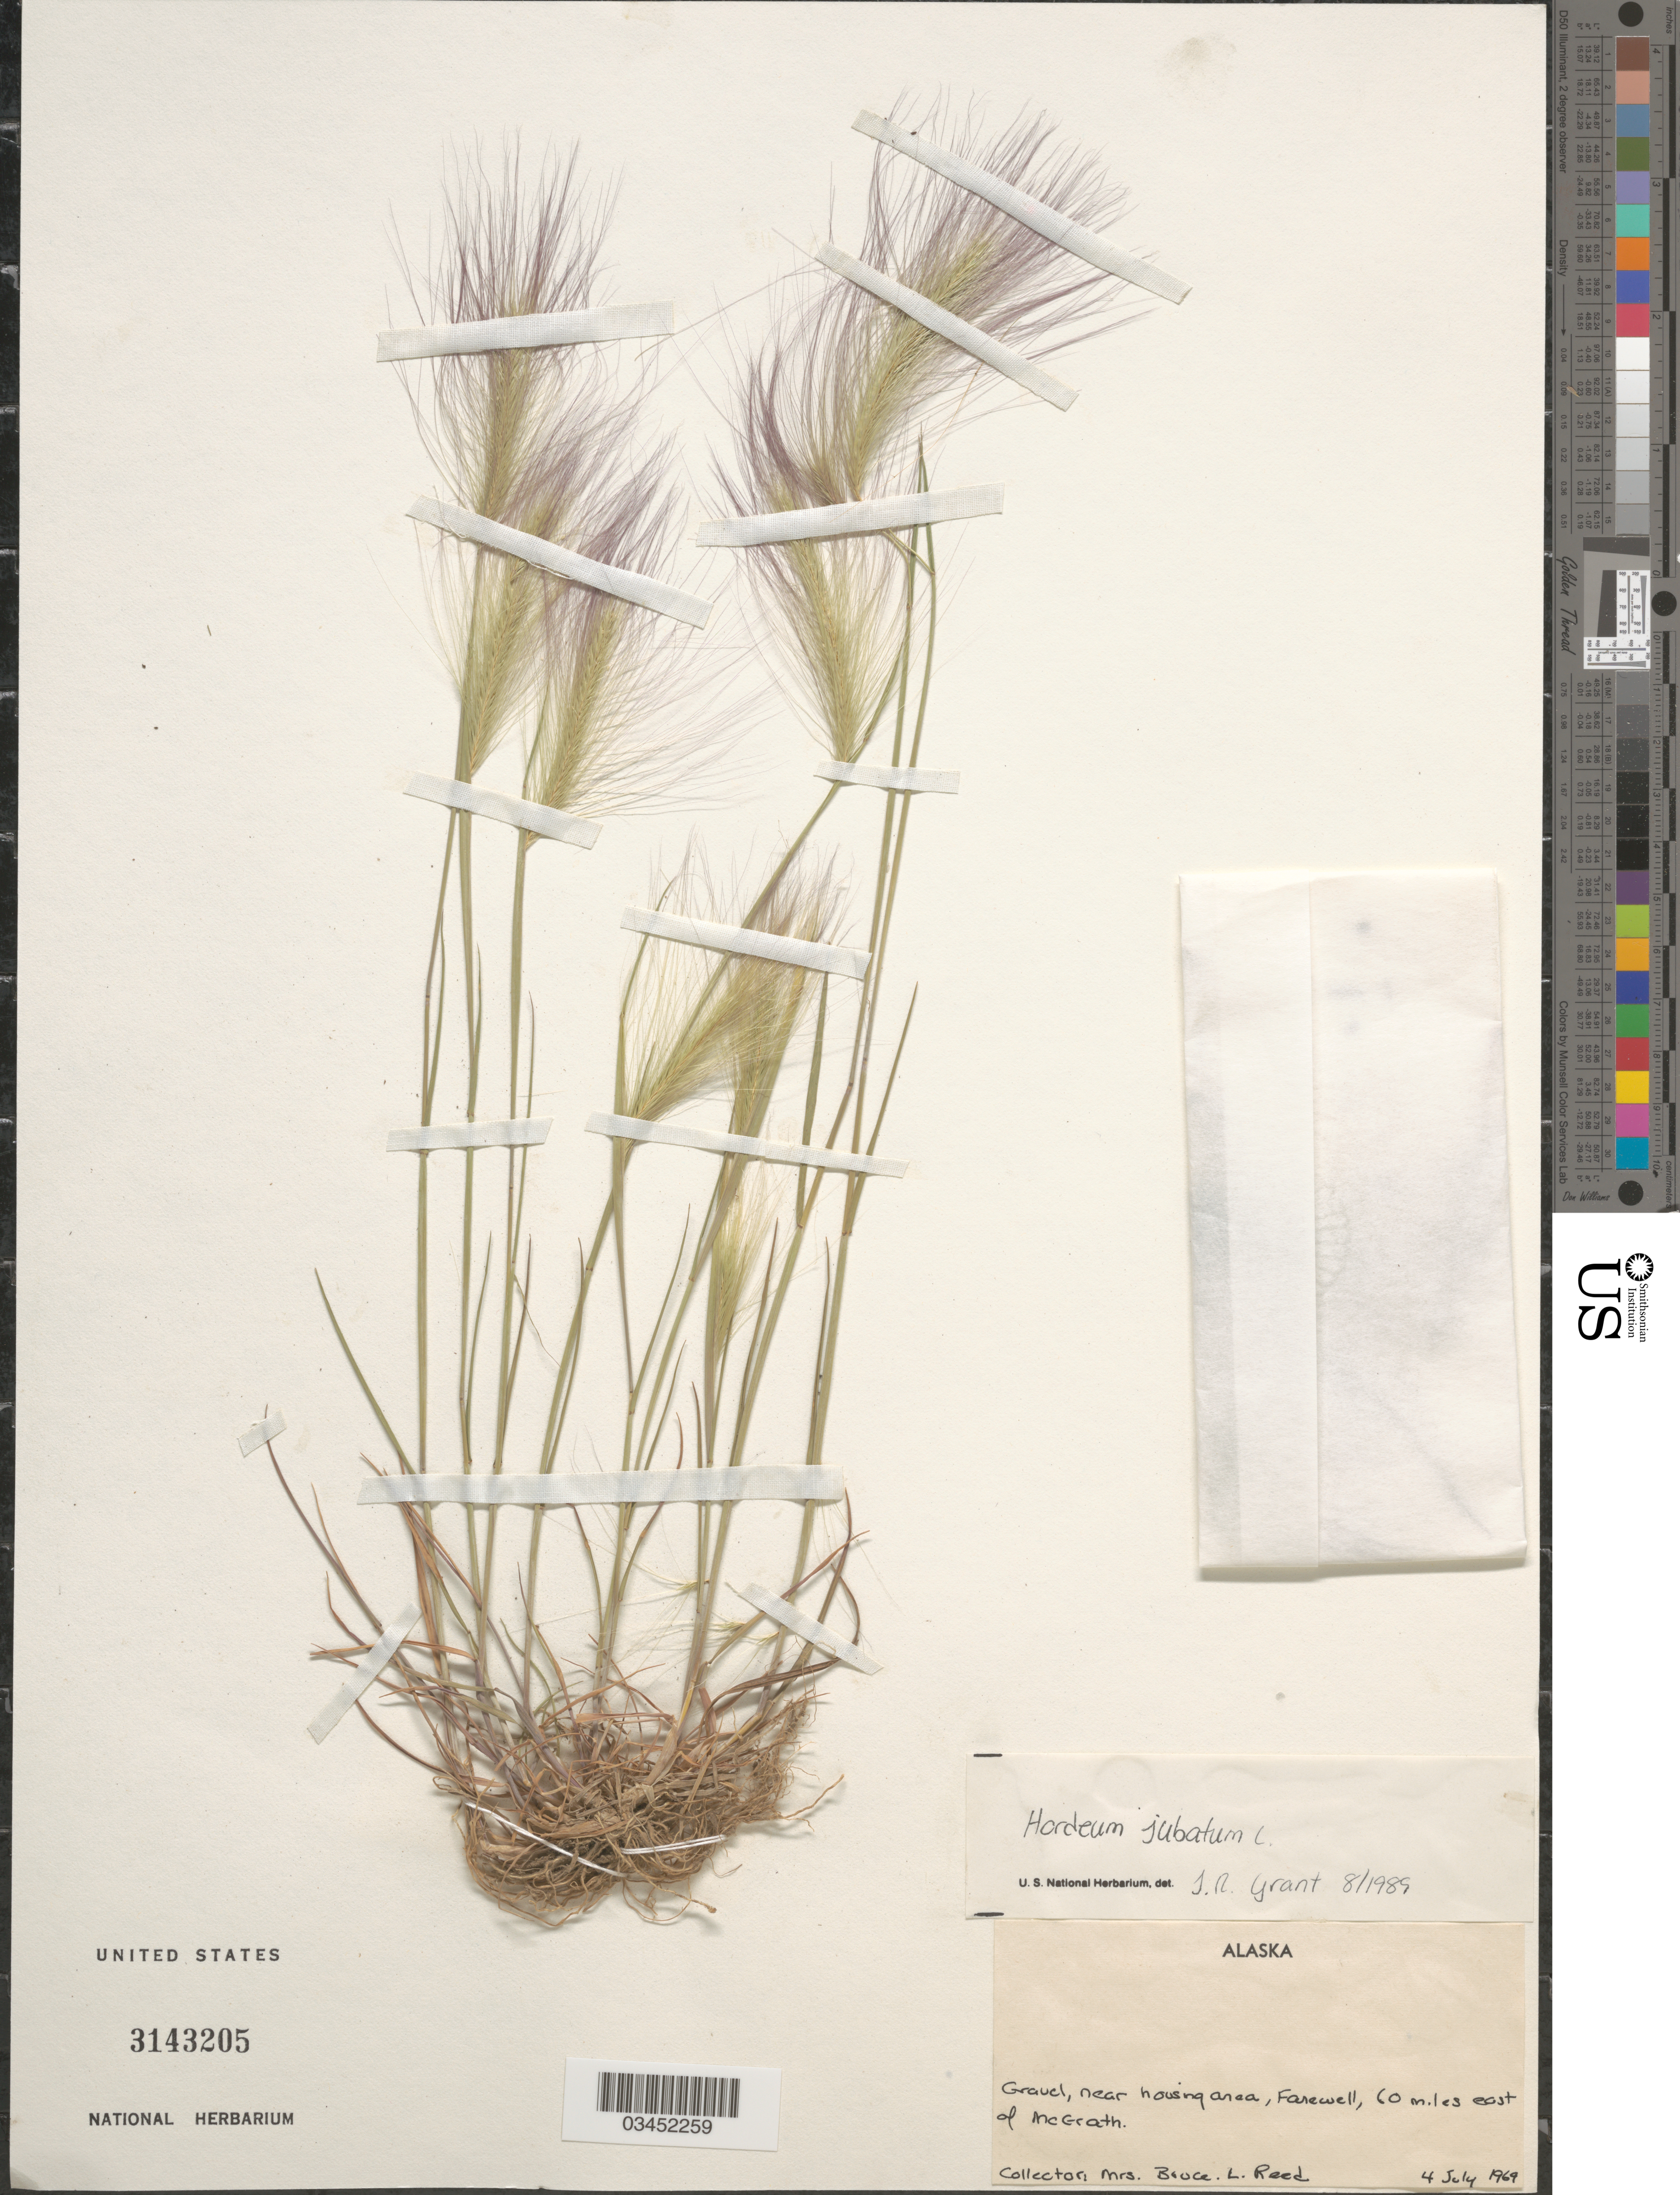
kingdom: Plantae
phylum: Tracheophyta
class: Liliopsida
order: Poales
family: Poaceae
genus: Hordeum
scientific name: Hordeum jubatum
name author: L.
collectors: B. Reed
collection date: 1969-07-04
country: United States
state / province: Alaska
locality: Gravel, near housing area, Farewell, 60 miles east of McGrath.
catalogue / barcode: US 3143205